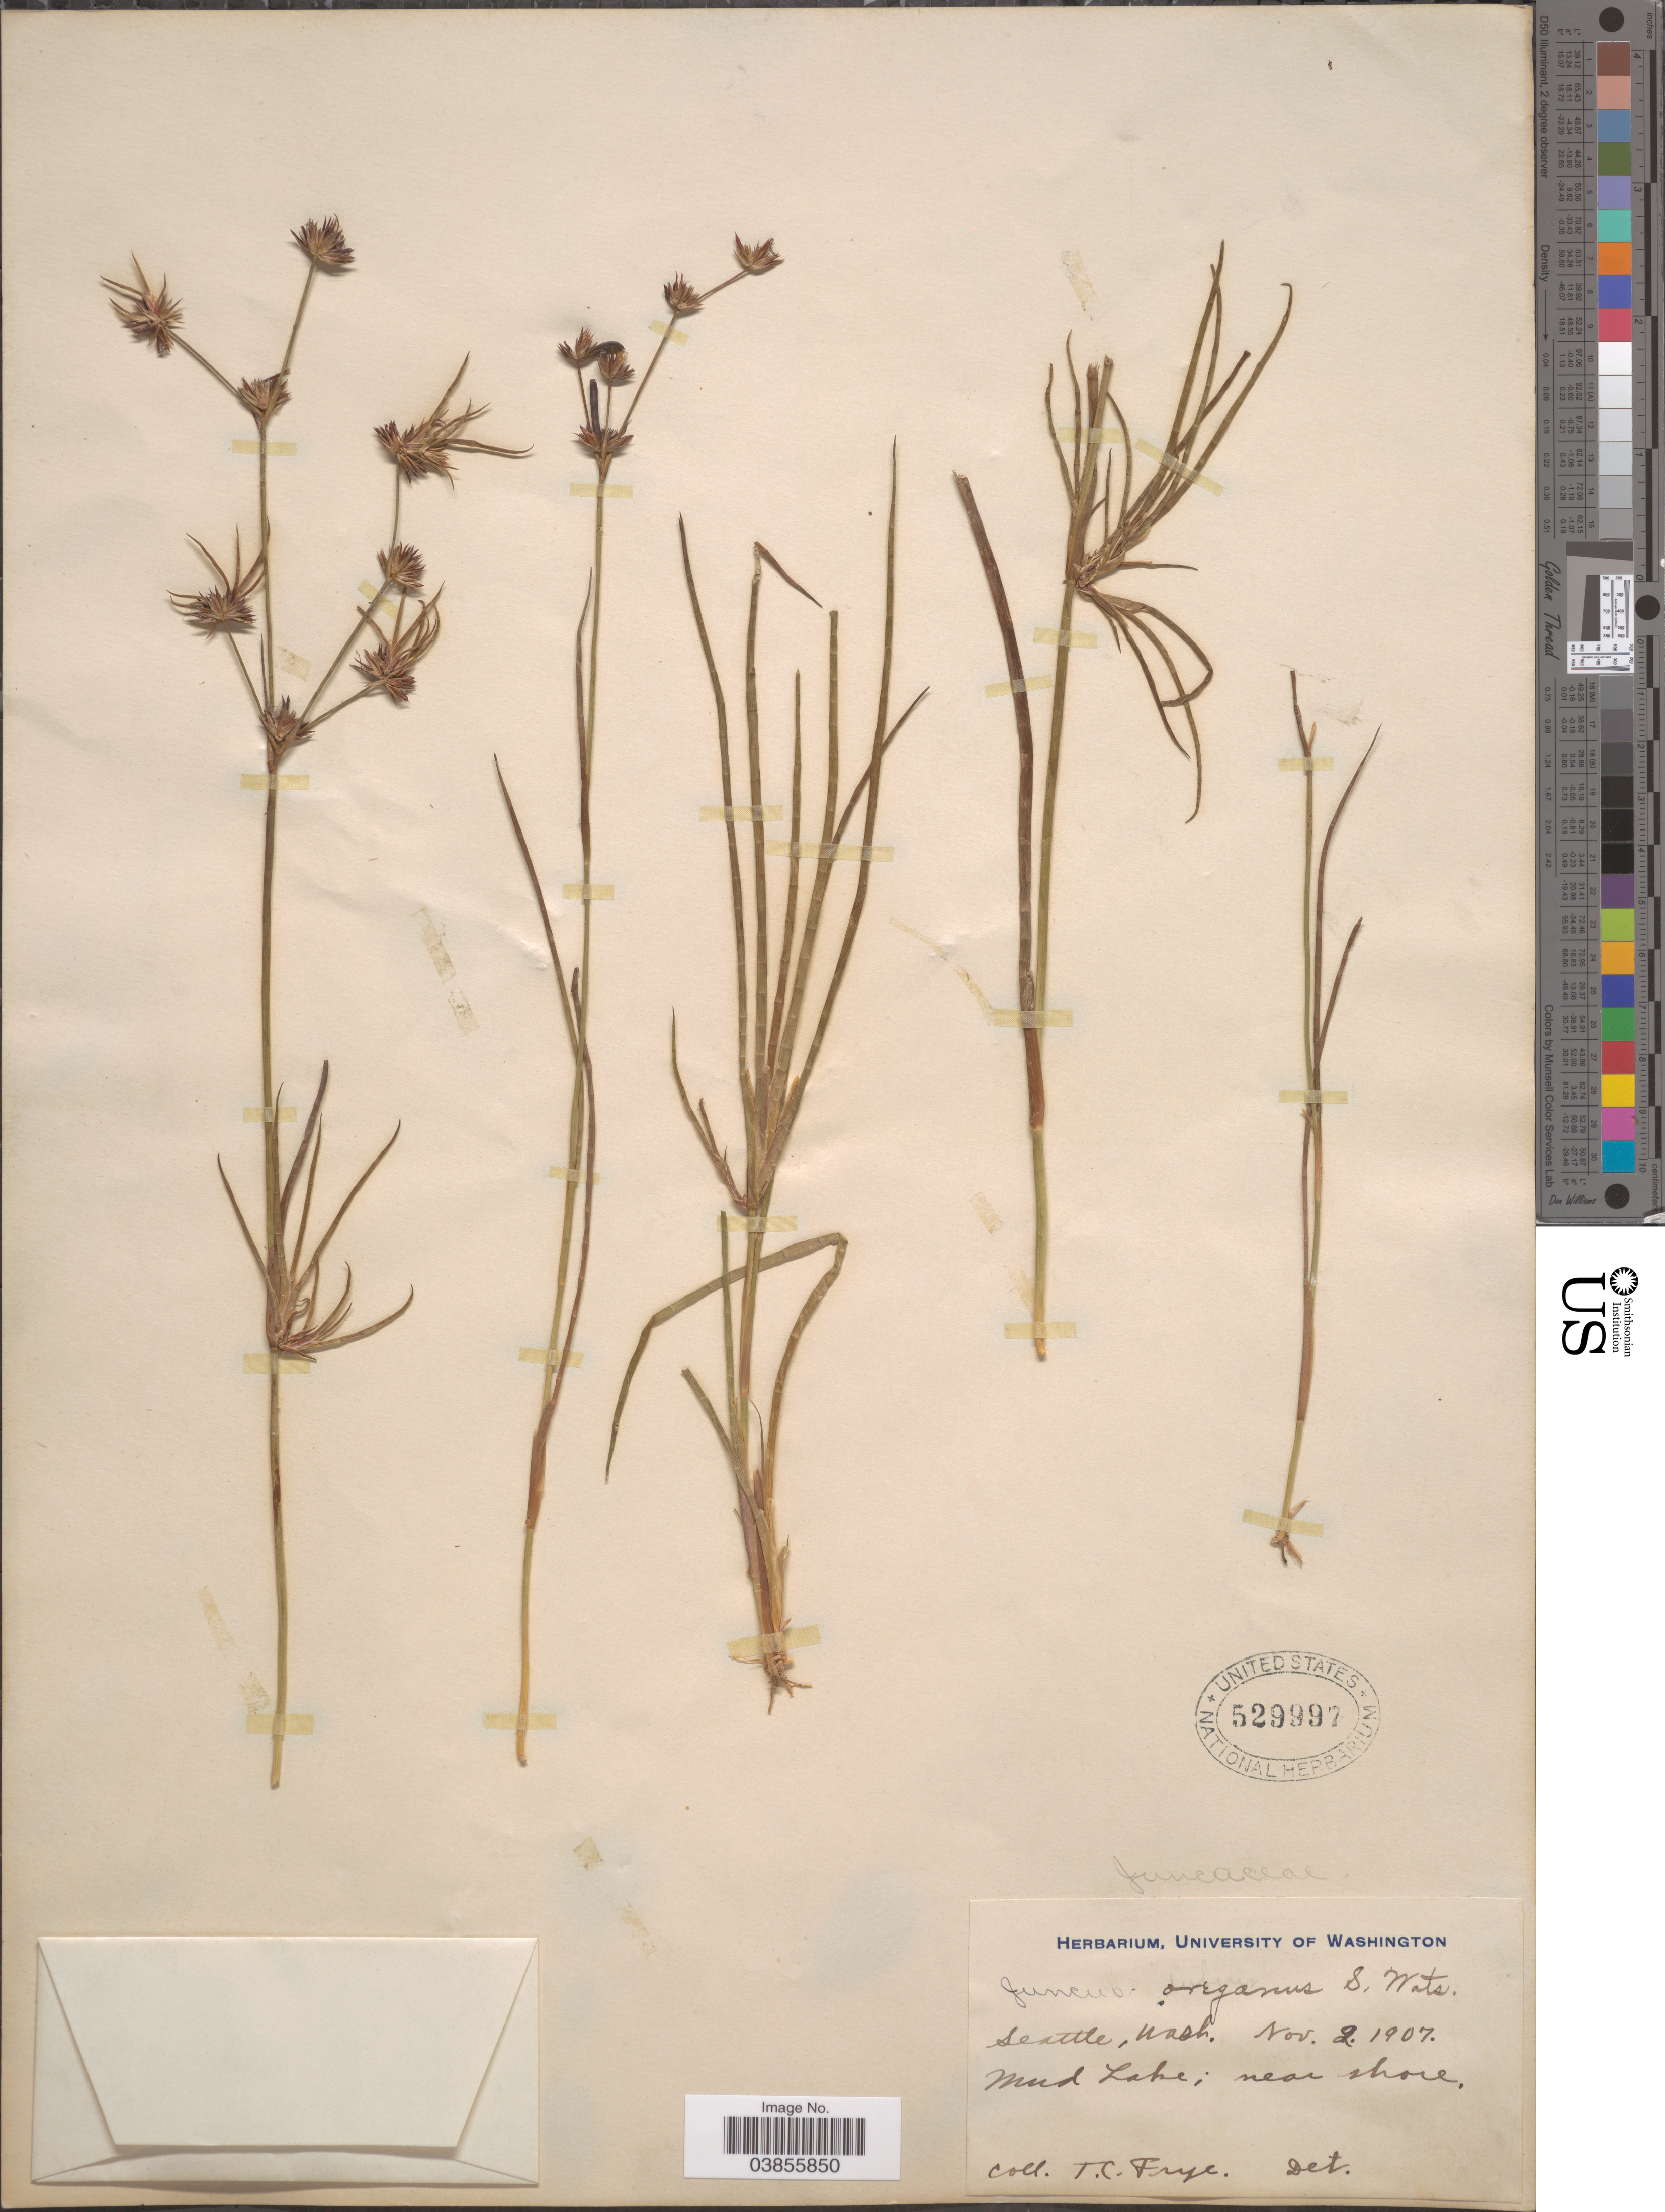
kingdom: Plantae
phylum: Tracheophyta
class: Liliopsida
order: Poales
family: Juncaceae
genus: Juncus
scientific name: Juncus oreganus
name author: S. Watson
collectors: T. C. Frye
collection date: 1907-11-02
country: United States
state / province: Washington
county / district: King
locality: Seattle. Mud Lake; near shore.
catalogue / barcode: US 529997